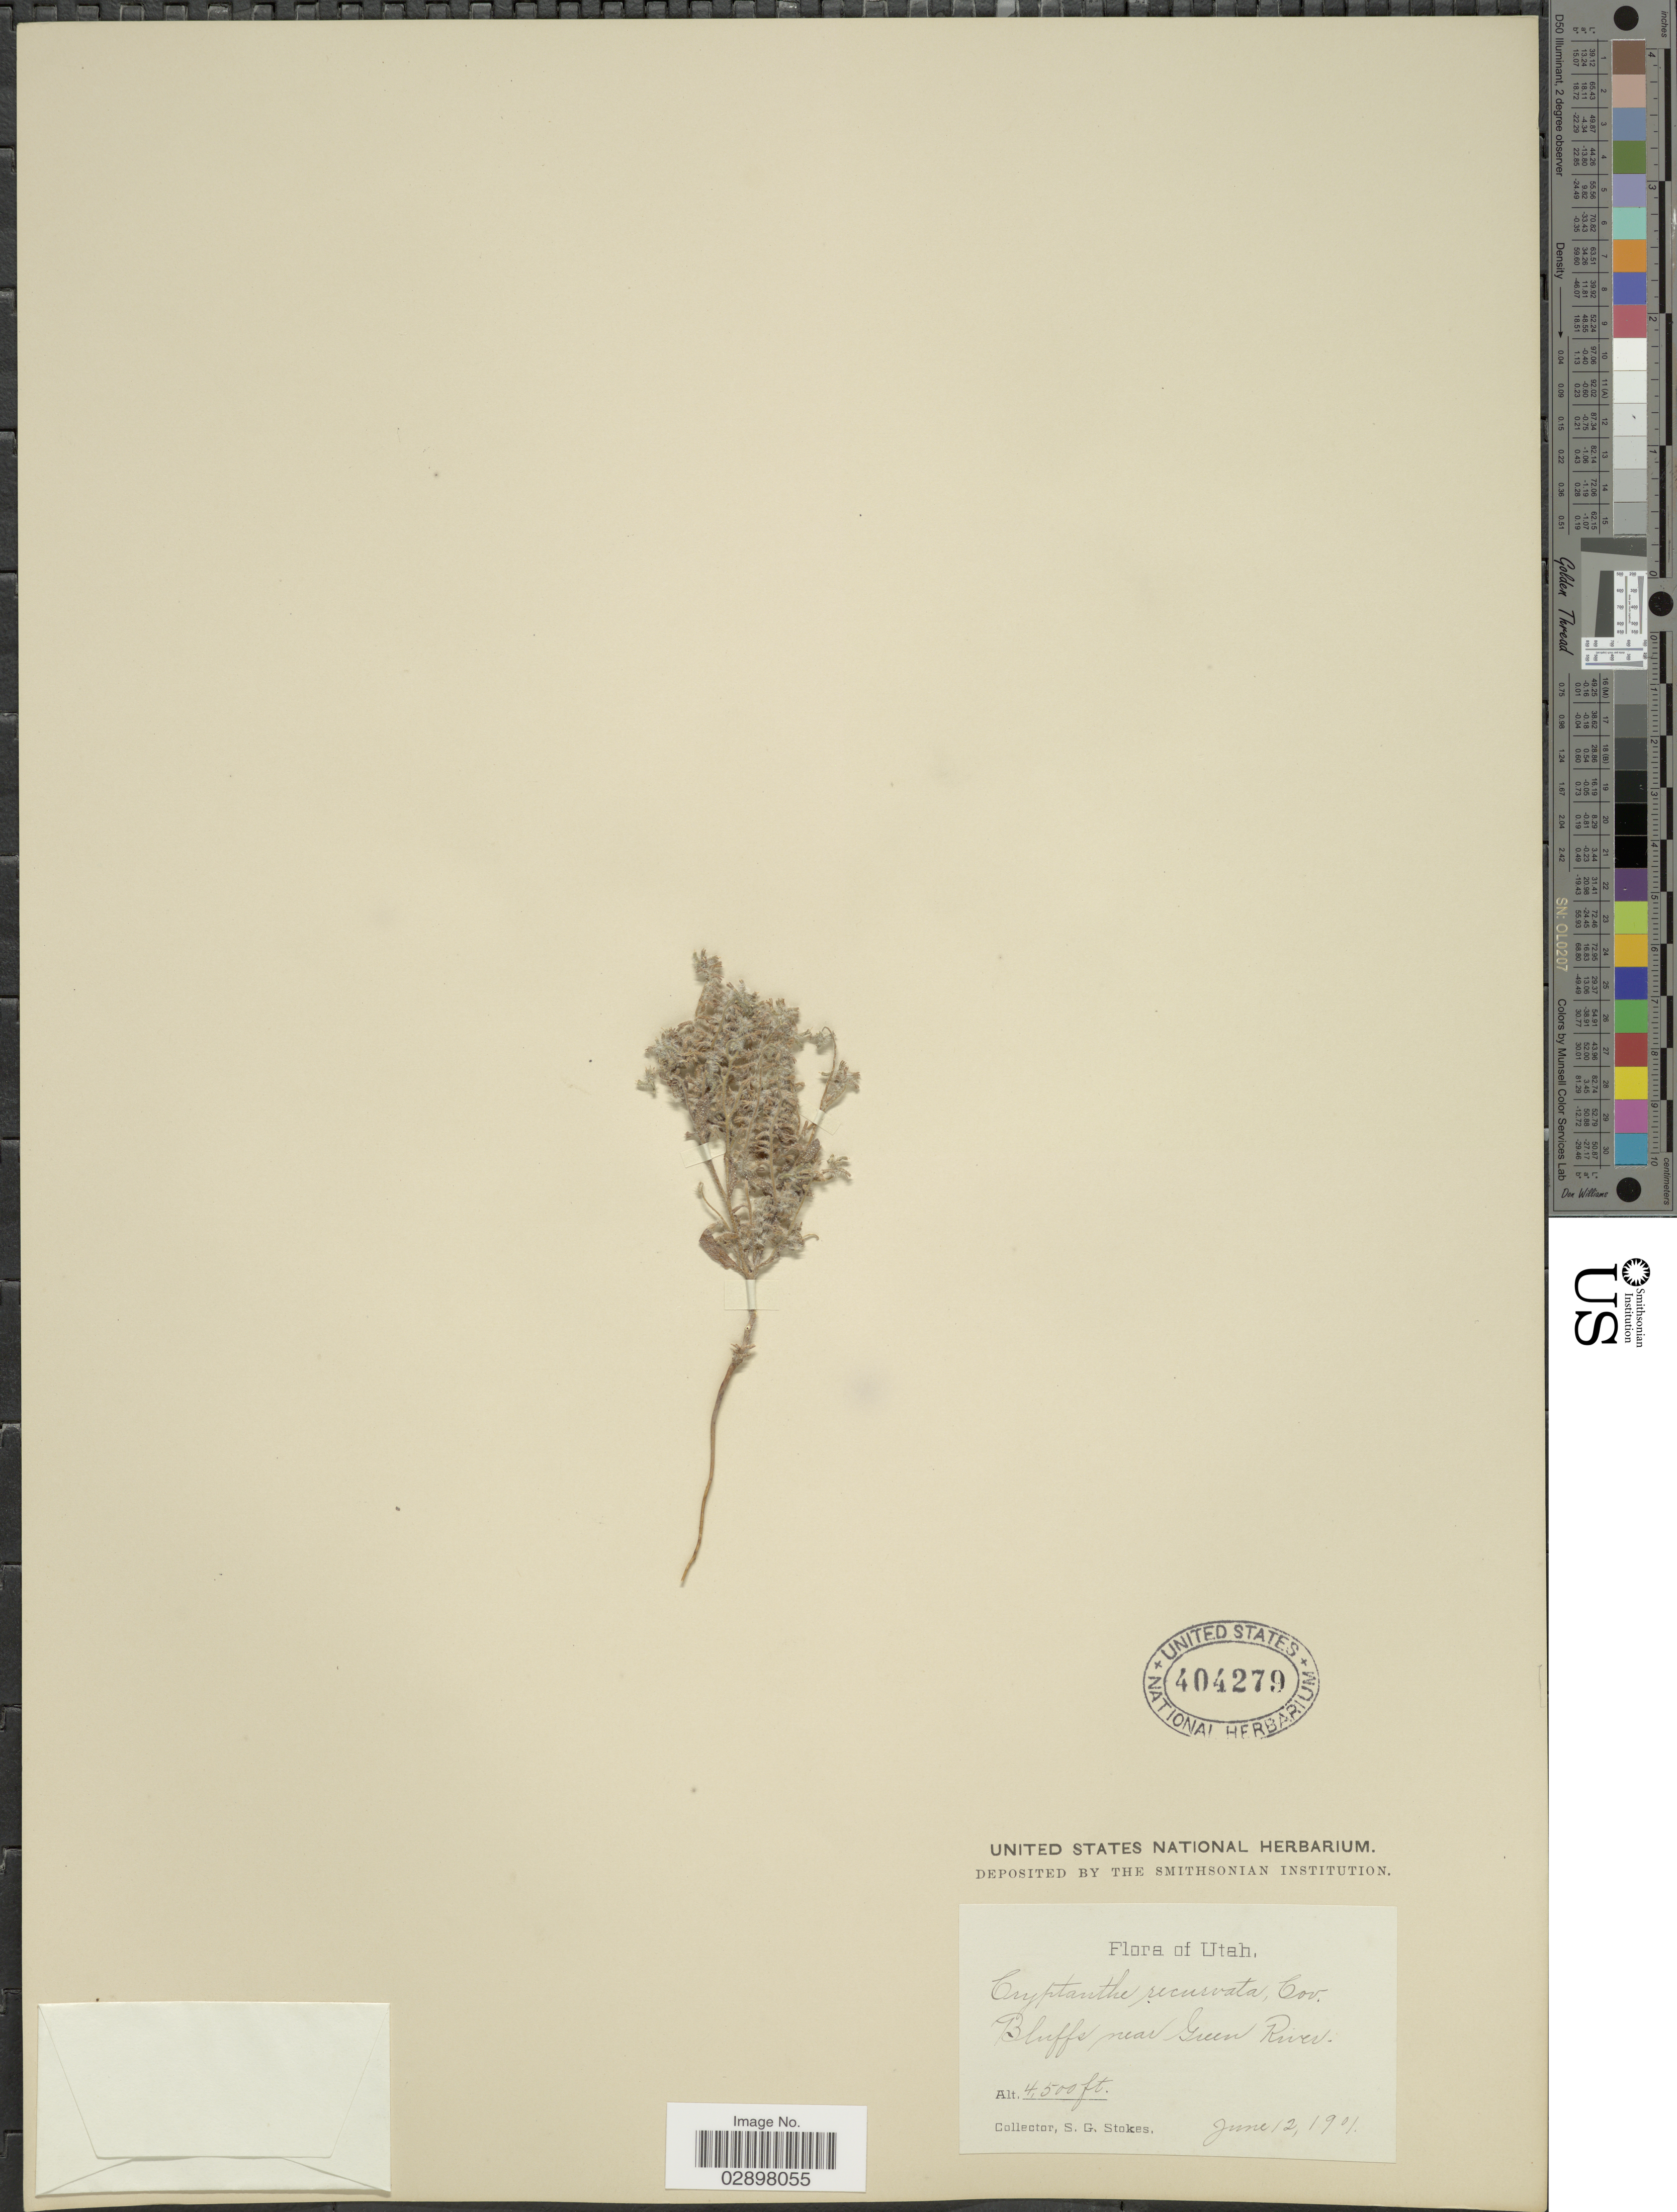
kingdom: Plantae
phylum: Tracheophyta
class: Magnoliopsida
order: Boraginales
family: Boraginaceae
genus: Cryptantha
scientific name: Cryptantha recurvata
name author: Coville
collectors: S. G. Stokes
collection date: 1901-06-12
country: United States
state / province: Utah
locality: Bluffs near Green River.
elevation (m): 1372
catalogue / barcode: US 404279